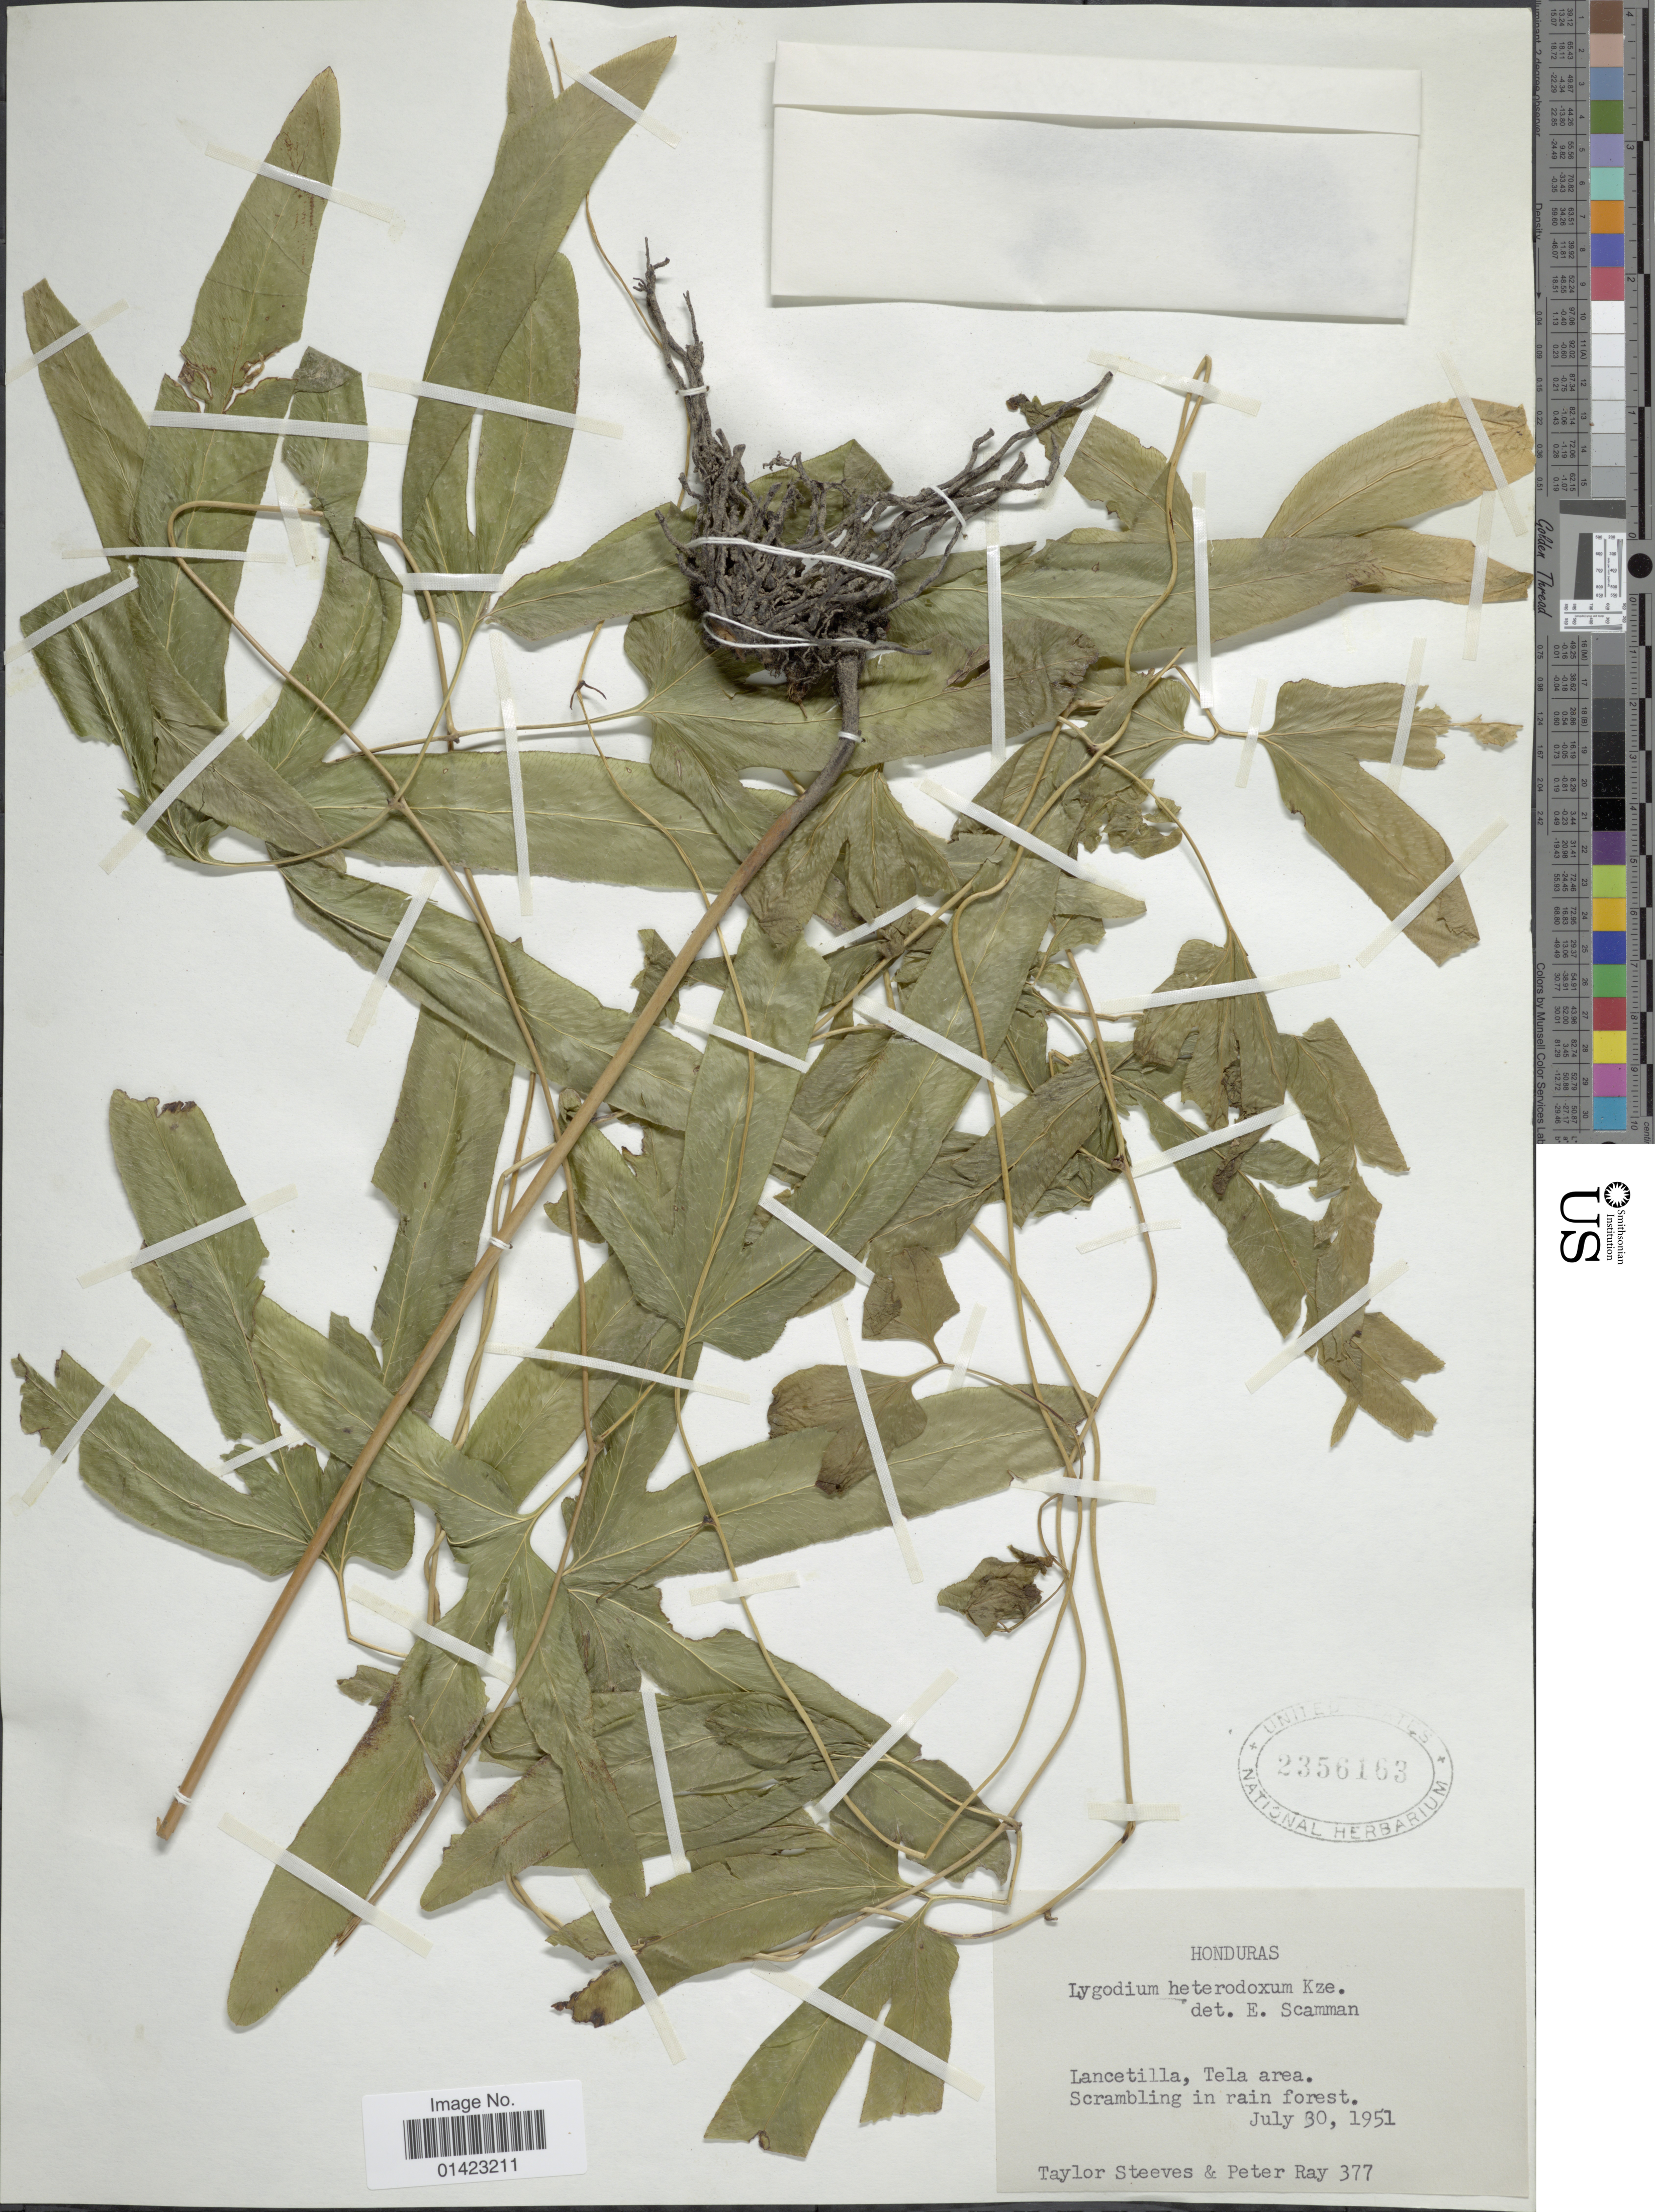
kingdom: Plantae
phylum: Tracheophyta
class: Polypodiopsida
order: Schizaeales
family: Lygodiaceae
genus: Lygodium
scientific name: Lygodium heterodoxum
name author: Kunze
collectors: T. Steeves & P. Ray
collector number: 377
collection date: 1951-07-30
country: Honduras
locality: Honduras, Lancetilla, Tela Area, Scrambling in rain forest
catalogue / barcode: US 2356163